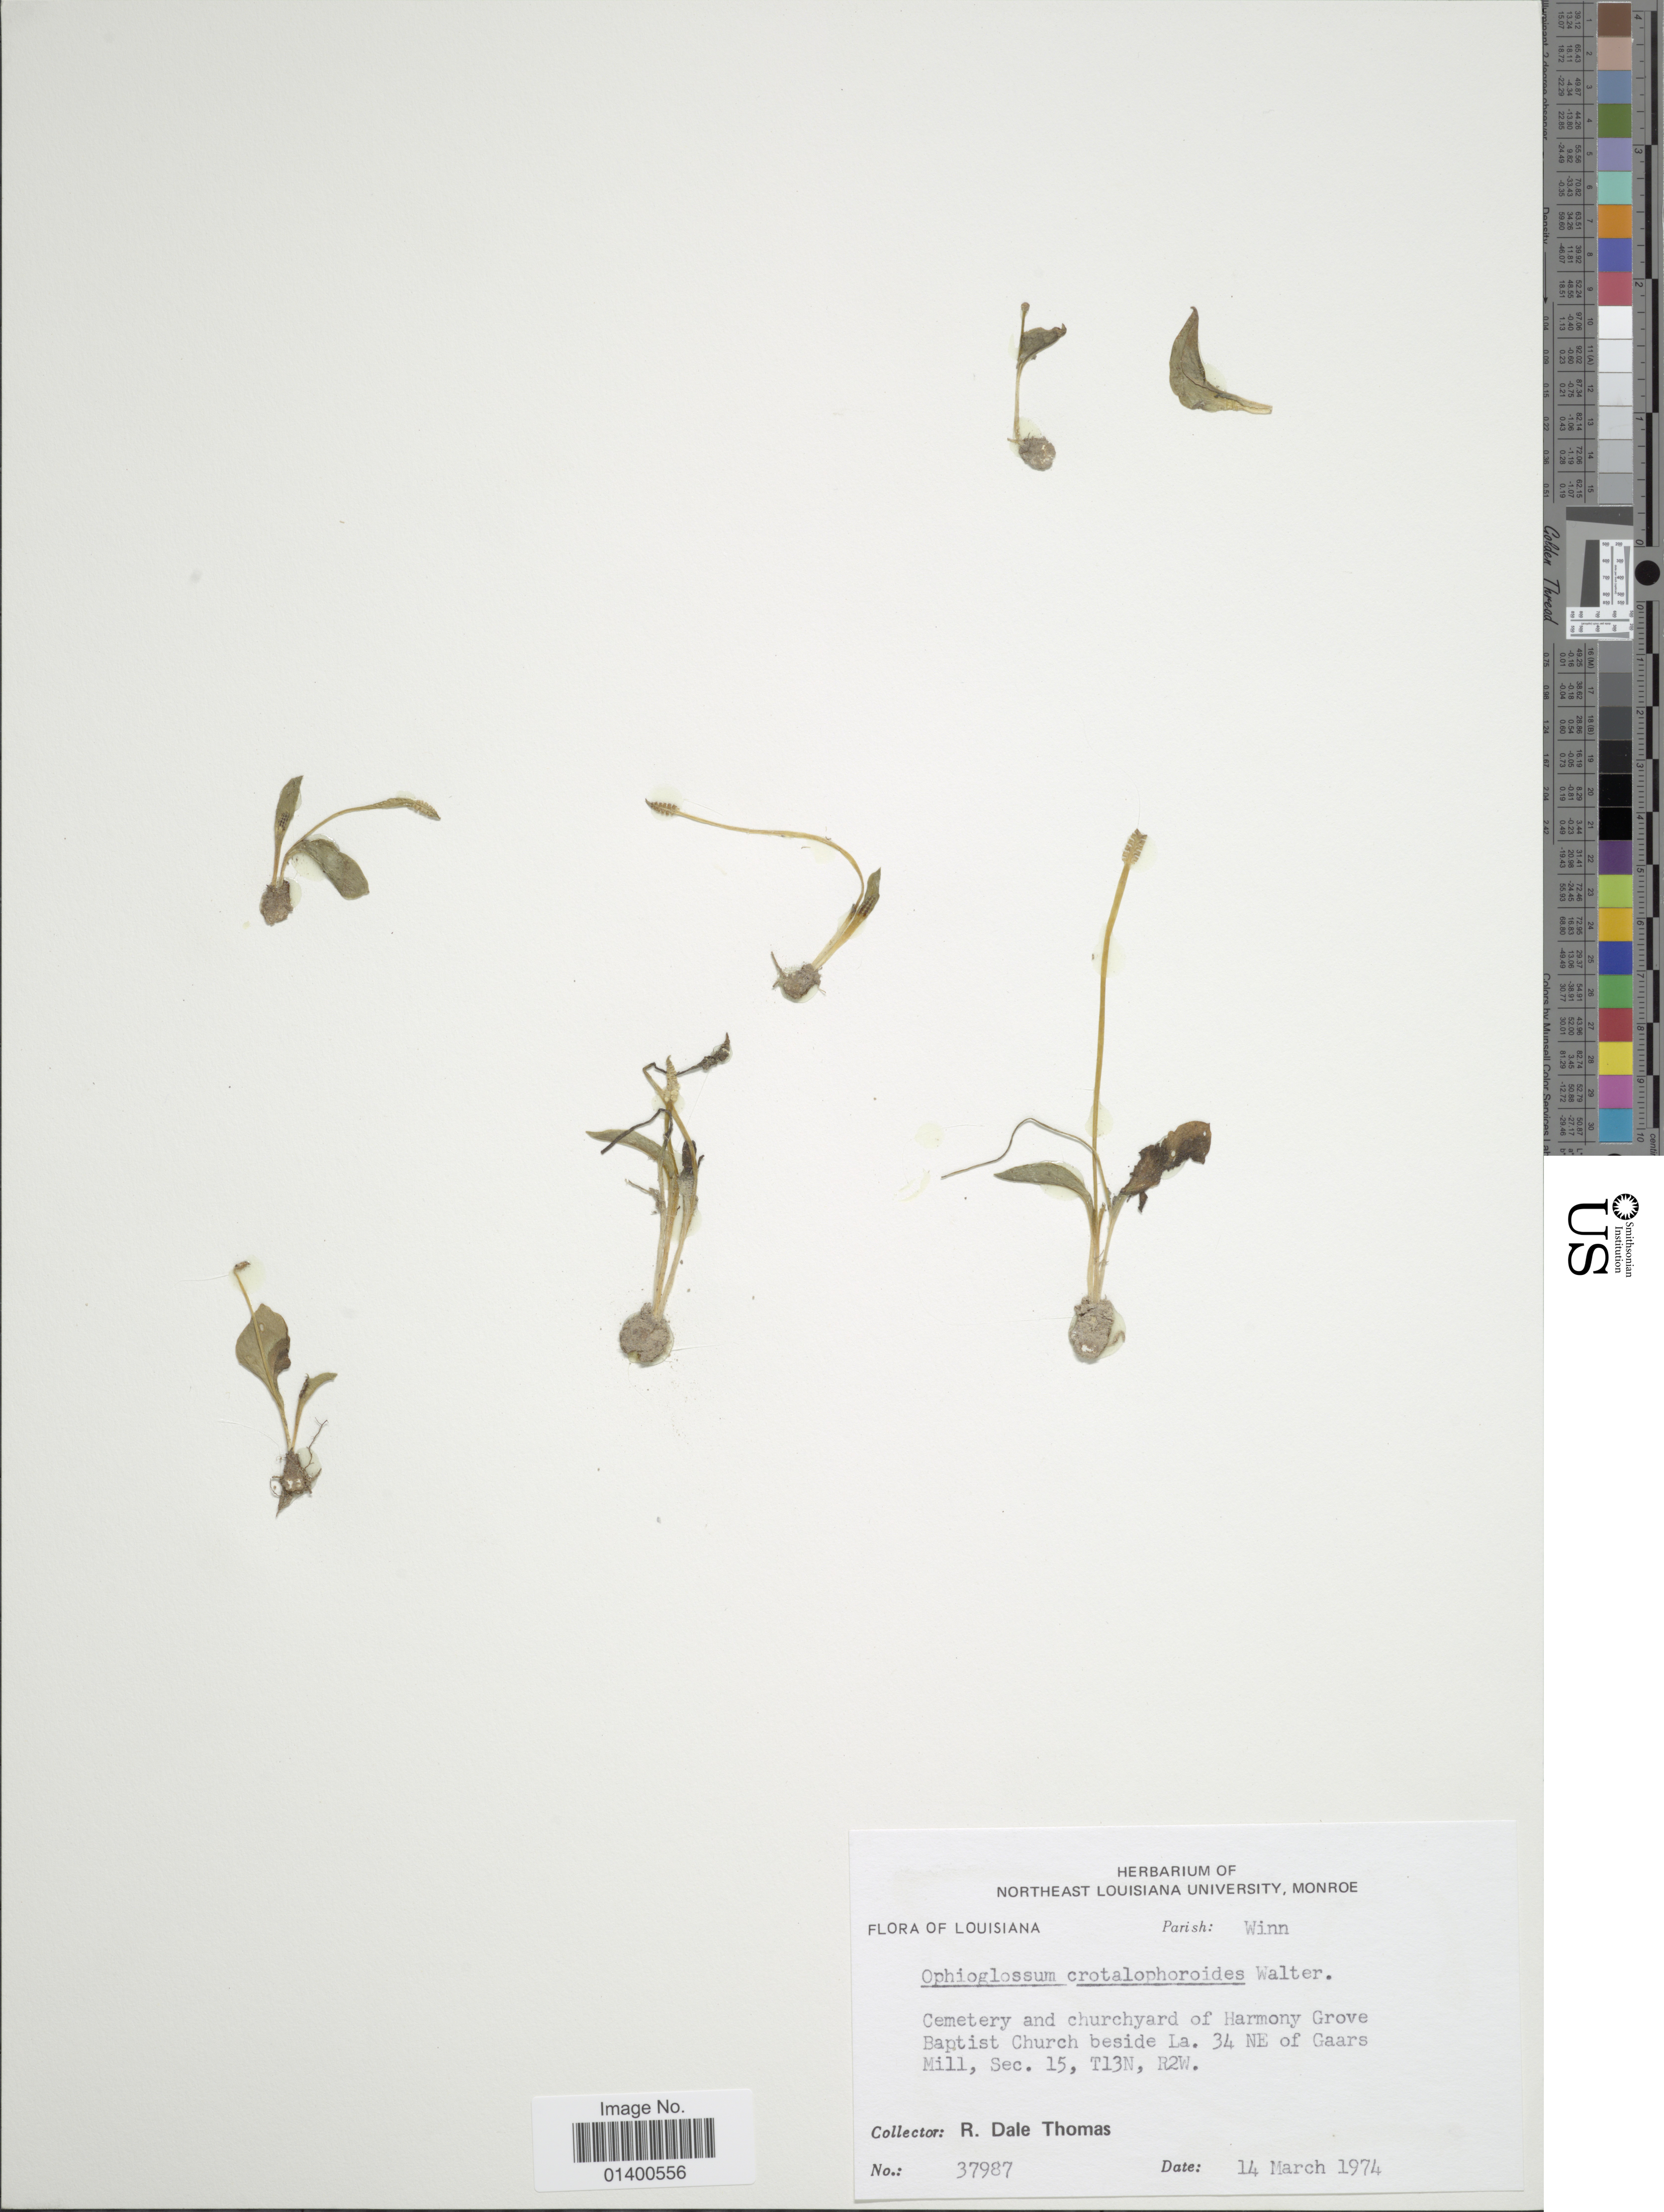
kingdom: Plantae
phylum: Tracheophyta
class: Polypodiopsida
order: Ophioglossales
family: Ophioglossaceae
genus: Ophioglossum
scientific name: Ophioglossum crotalophoroides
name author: Walter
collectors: R. Thomas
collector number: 37987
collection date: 1974-03-14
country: United States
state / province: Louisiana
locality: Parish Winn, Cemetery and churchyard of Harmony Grove Baptist Church beside La. 34 NE of Gaars Mills, Sec. 15, T13N, R2W